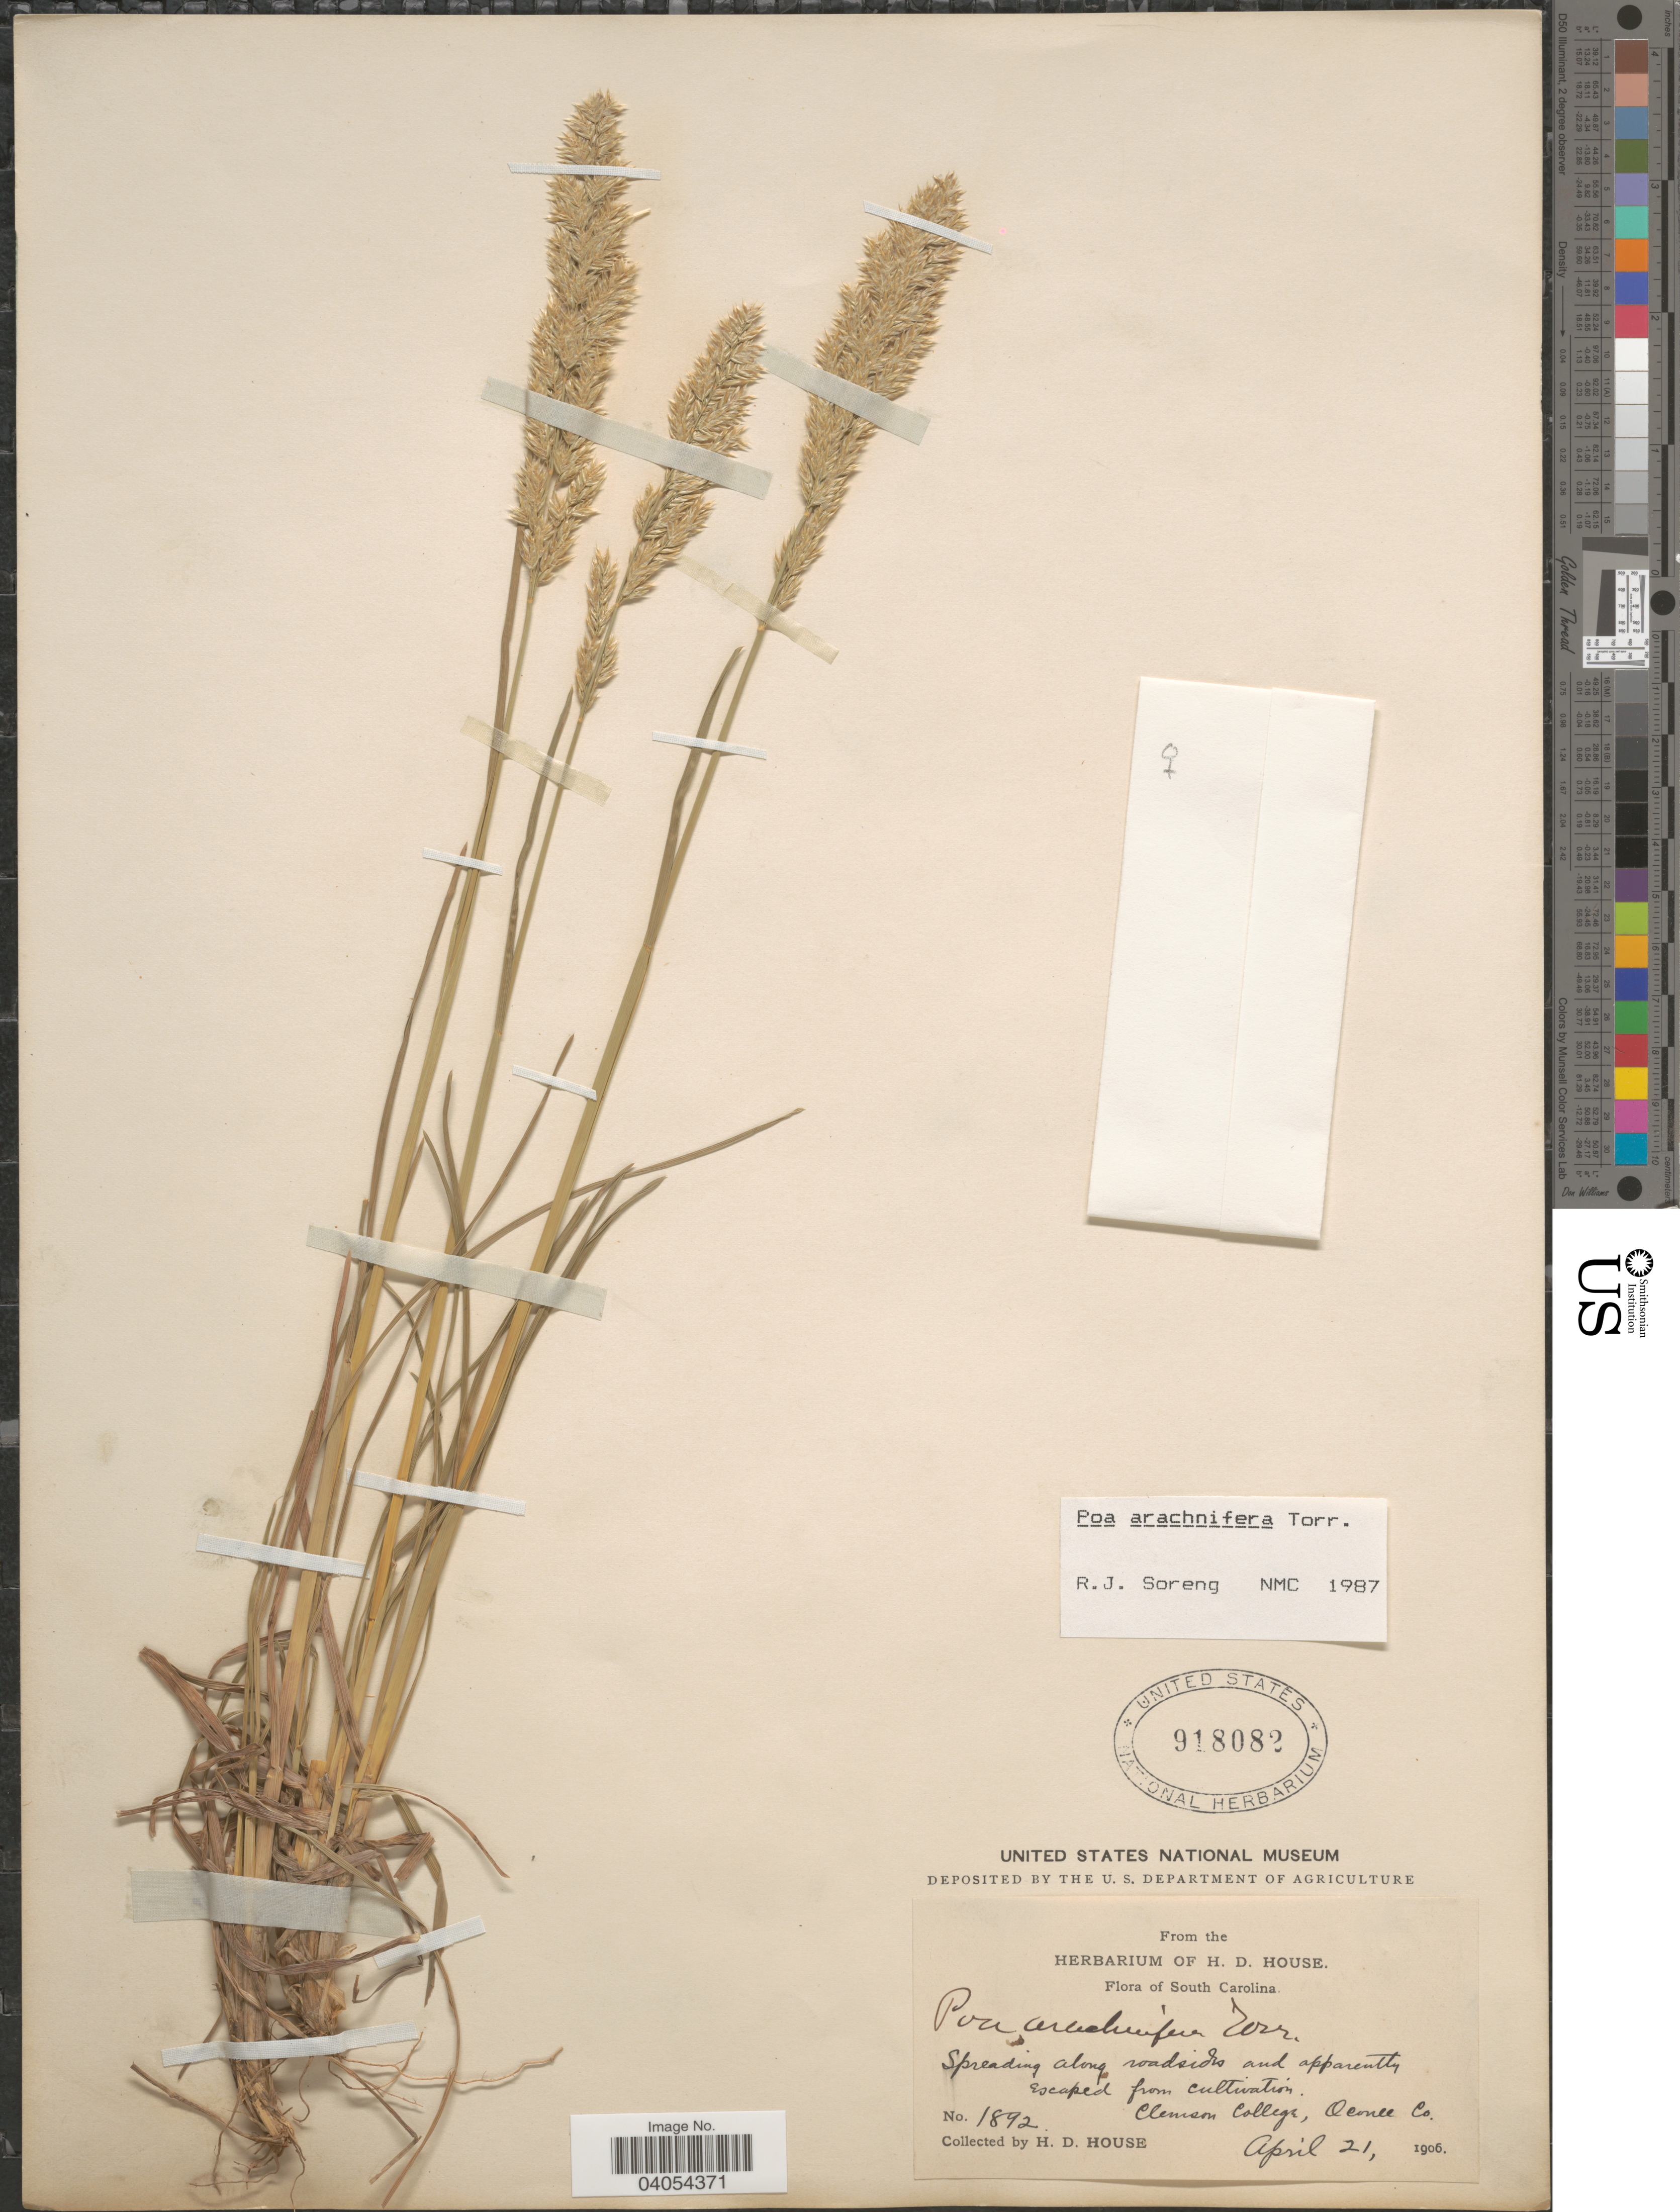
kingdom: Plantae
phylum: Tracheophyta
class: Liliopsida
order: Poales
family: Poaceae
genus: Poa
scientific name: Poa arachnifera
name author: Torr.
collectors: H. D. House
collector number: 1892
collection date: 1906-04-21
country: United States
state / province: South Carolina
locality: Clemson College, Oconee Co.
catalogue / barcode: US 918082